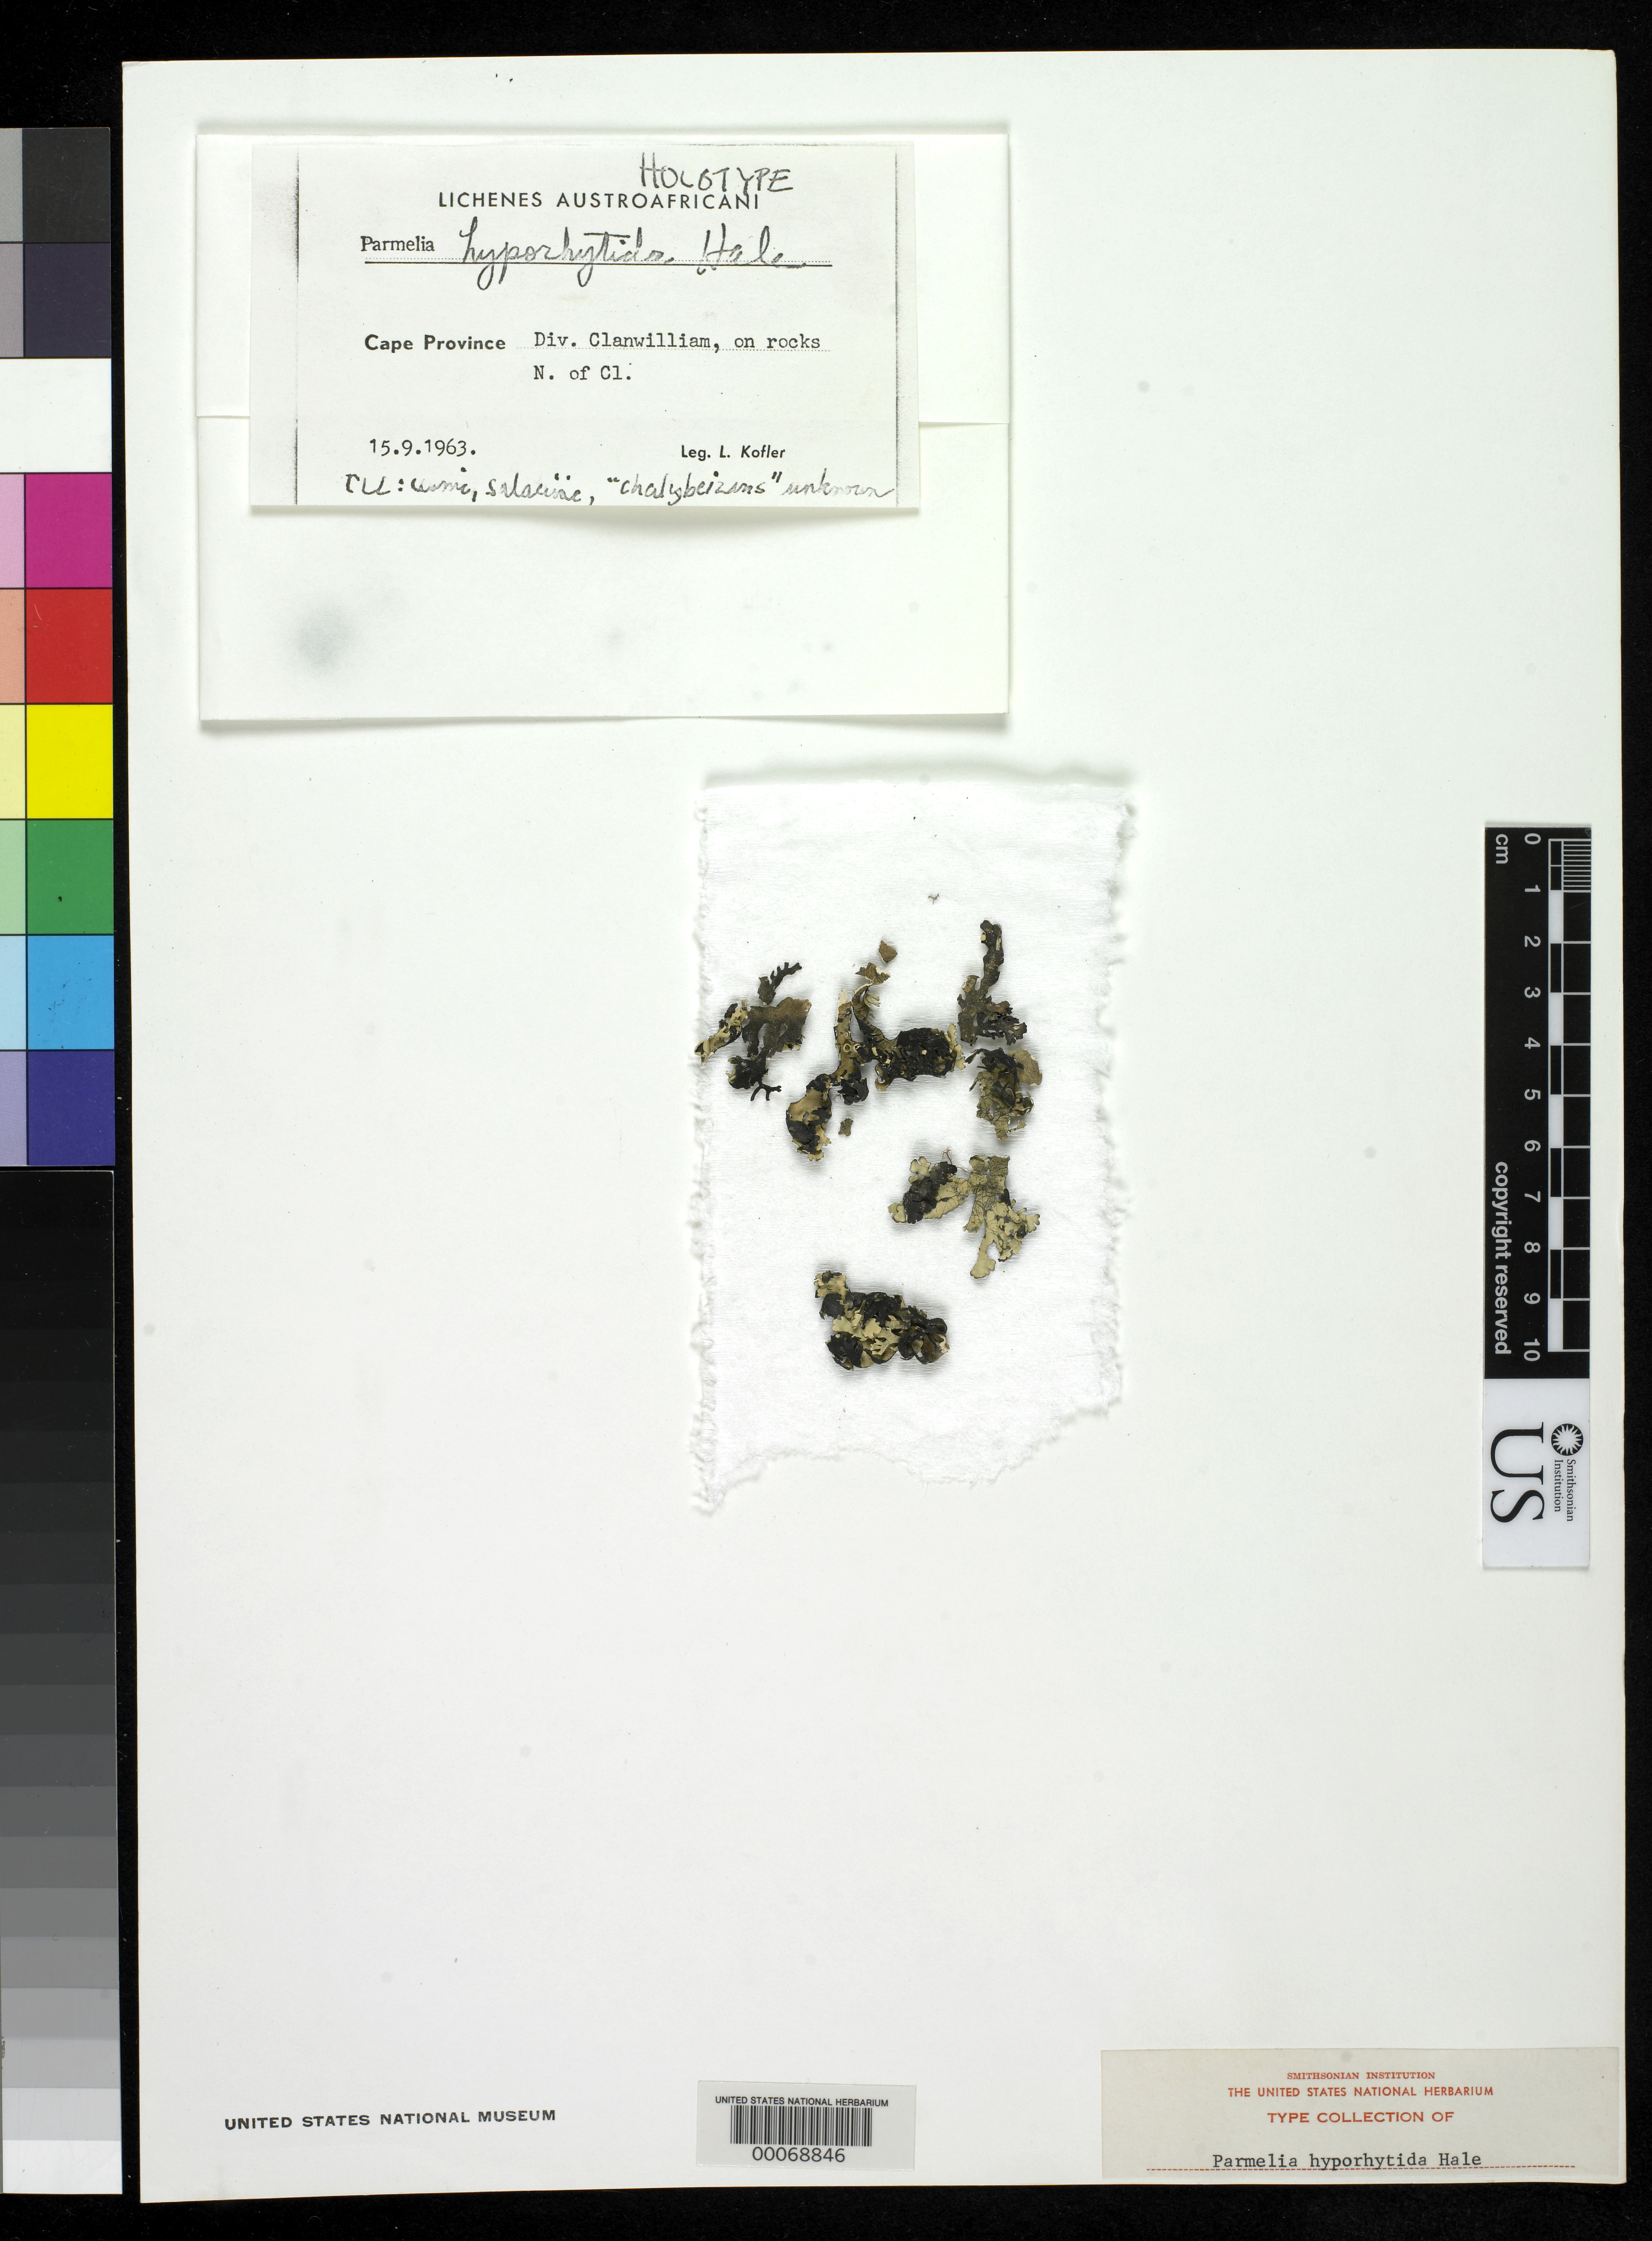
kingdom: Fungi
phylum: Ascomycota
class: Lecanoromycetes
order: Lecanorales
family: Parmeliaceae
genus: Parmelia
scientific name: Parmelia hyporhytida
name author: Hale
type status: Isotype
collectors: L. Kofler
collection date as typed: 15 Sep 1963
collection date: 1963-09-15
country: South Africa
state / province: Western Cape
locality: N of Clanwilliam.